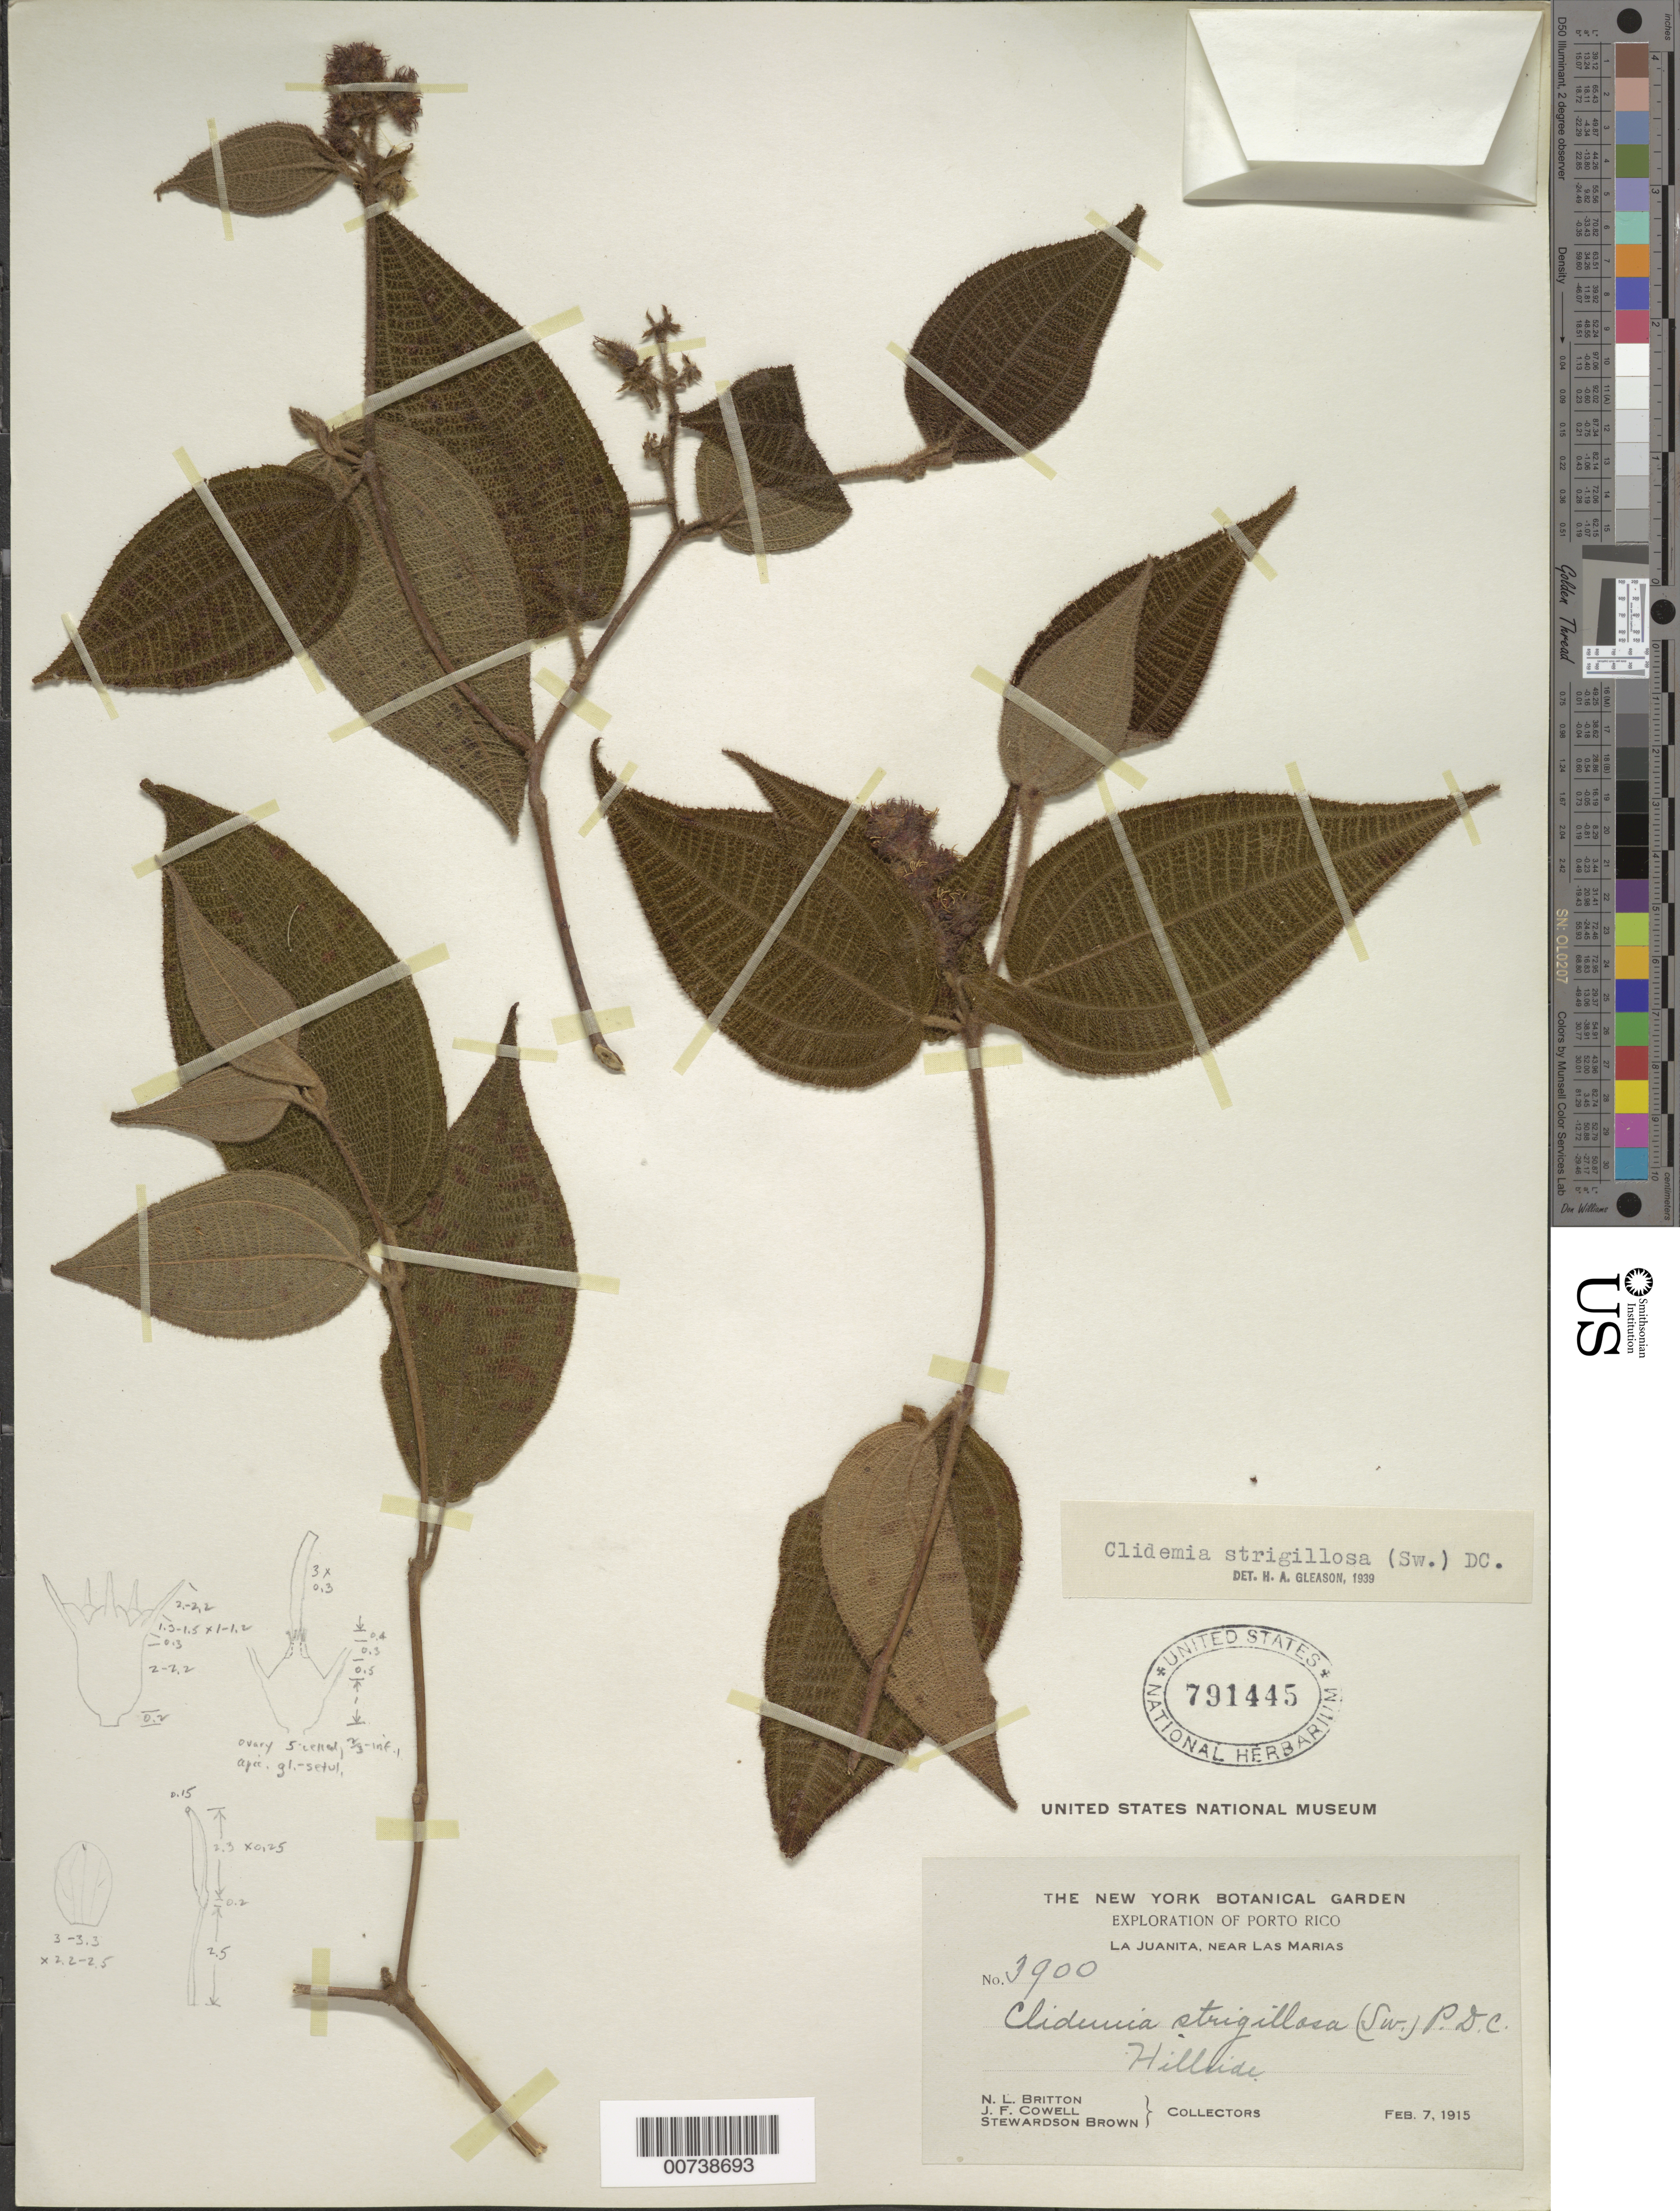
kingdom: Plantae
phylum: Tracheophyta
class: Magnoliopsida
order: Myrtales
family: Melastomataceae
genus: Clidemia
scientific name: Clidemia strigillosa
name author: (Sw.) DC.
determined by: Gleason, H. A.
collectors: N. Britton, J. F. Cowell & S. Brown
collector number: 3900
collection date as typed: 07 Feb 1915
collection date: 1915-02-07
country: Puerto Rico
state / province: Las Marías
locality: La Juanita, near Las Marías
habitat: Hillside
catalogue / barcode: US 791445